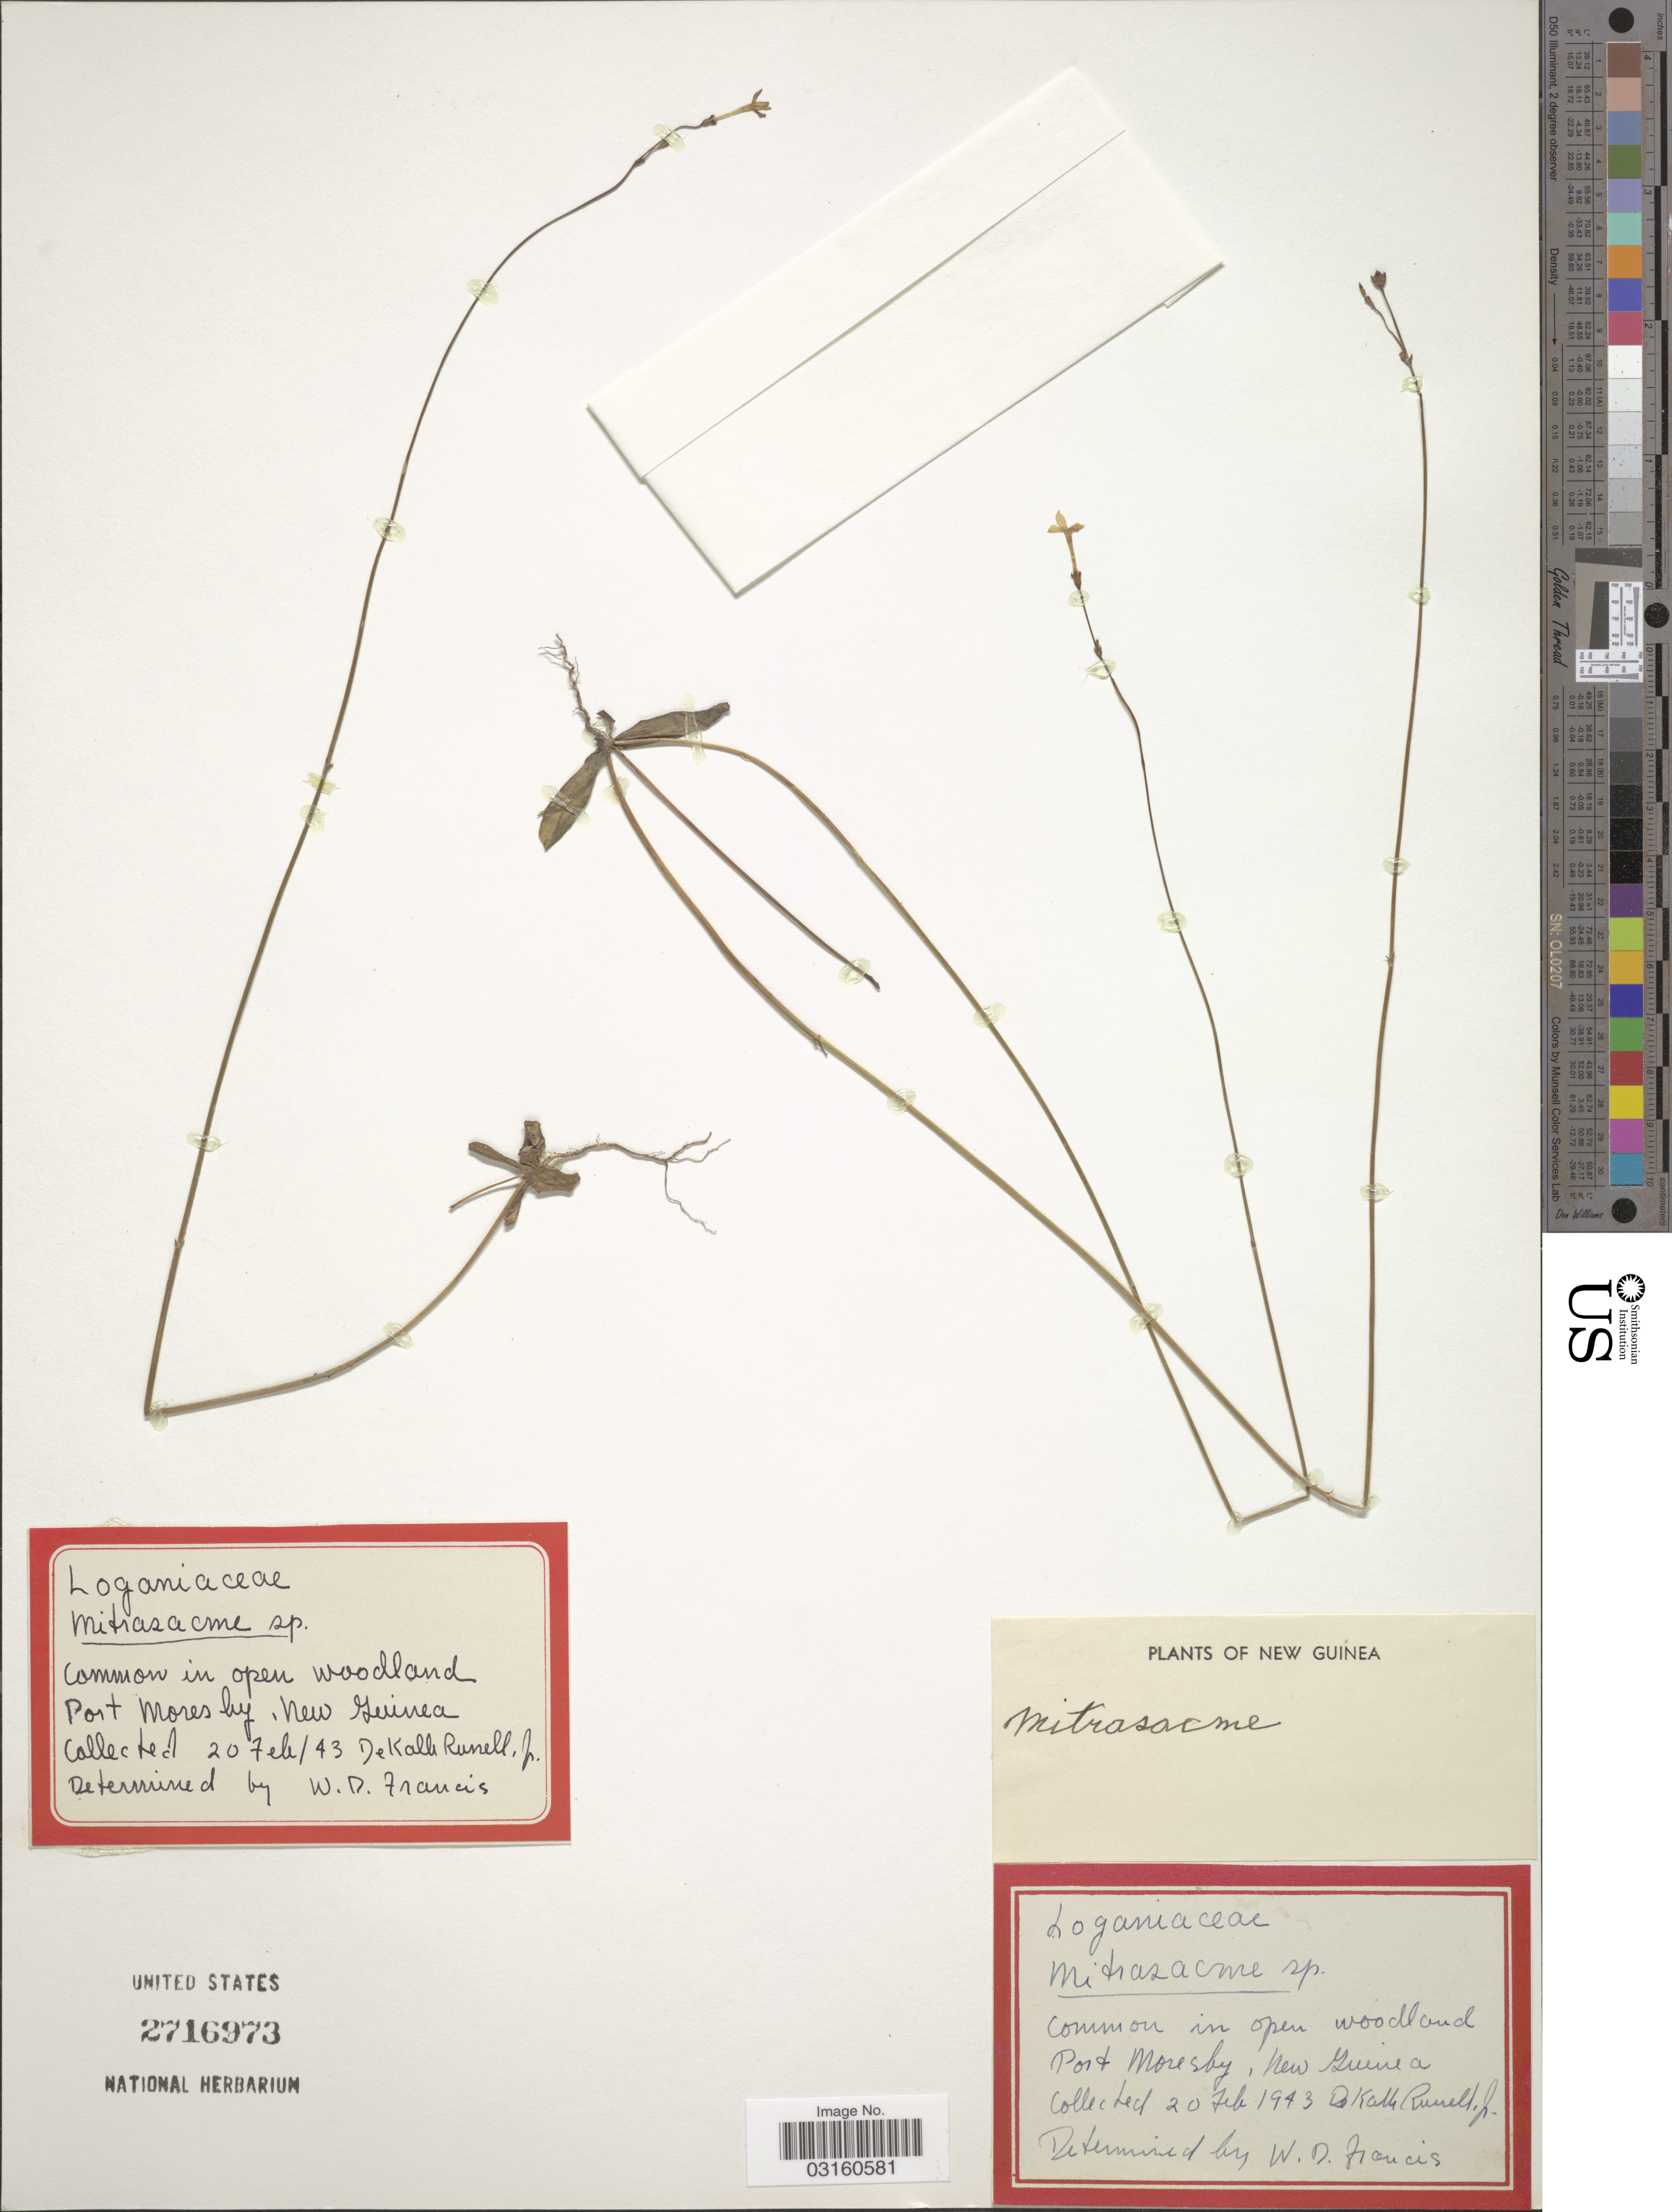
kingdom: Plantae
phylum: Tracheophyta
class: Magnoliopsida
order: Gentianales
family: Loganiaceae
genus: Mitrasacme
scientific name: Mitrasacme sp.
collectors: D. K. Russell Jr.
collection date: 1943-02-20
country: Papua New Guinea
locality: Port Moresby, New Guinea.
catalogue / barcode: US 2716973